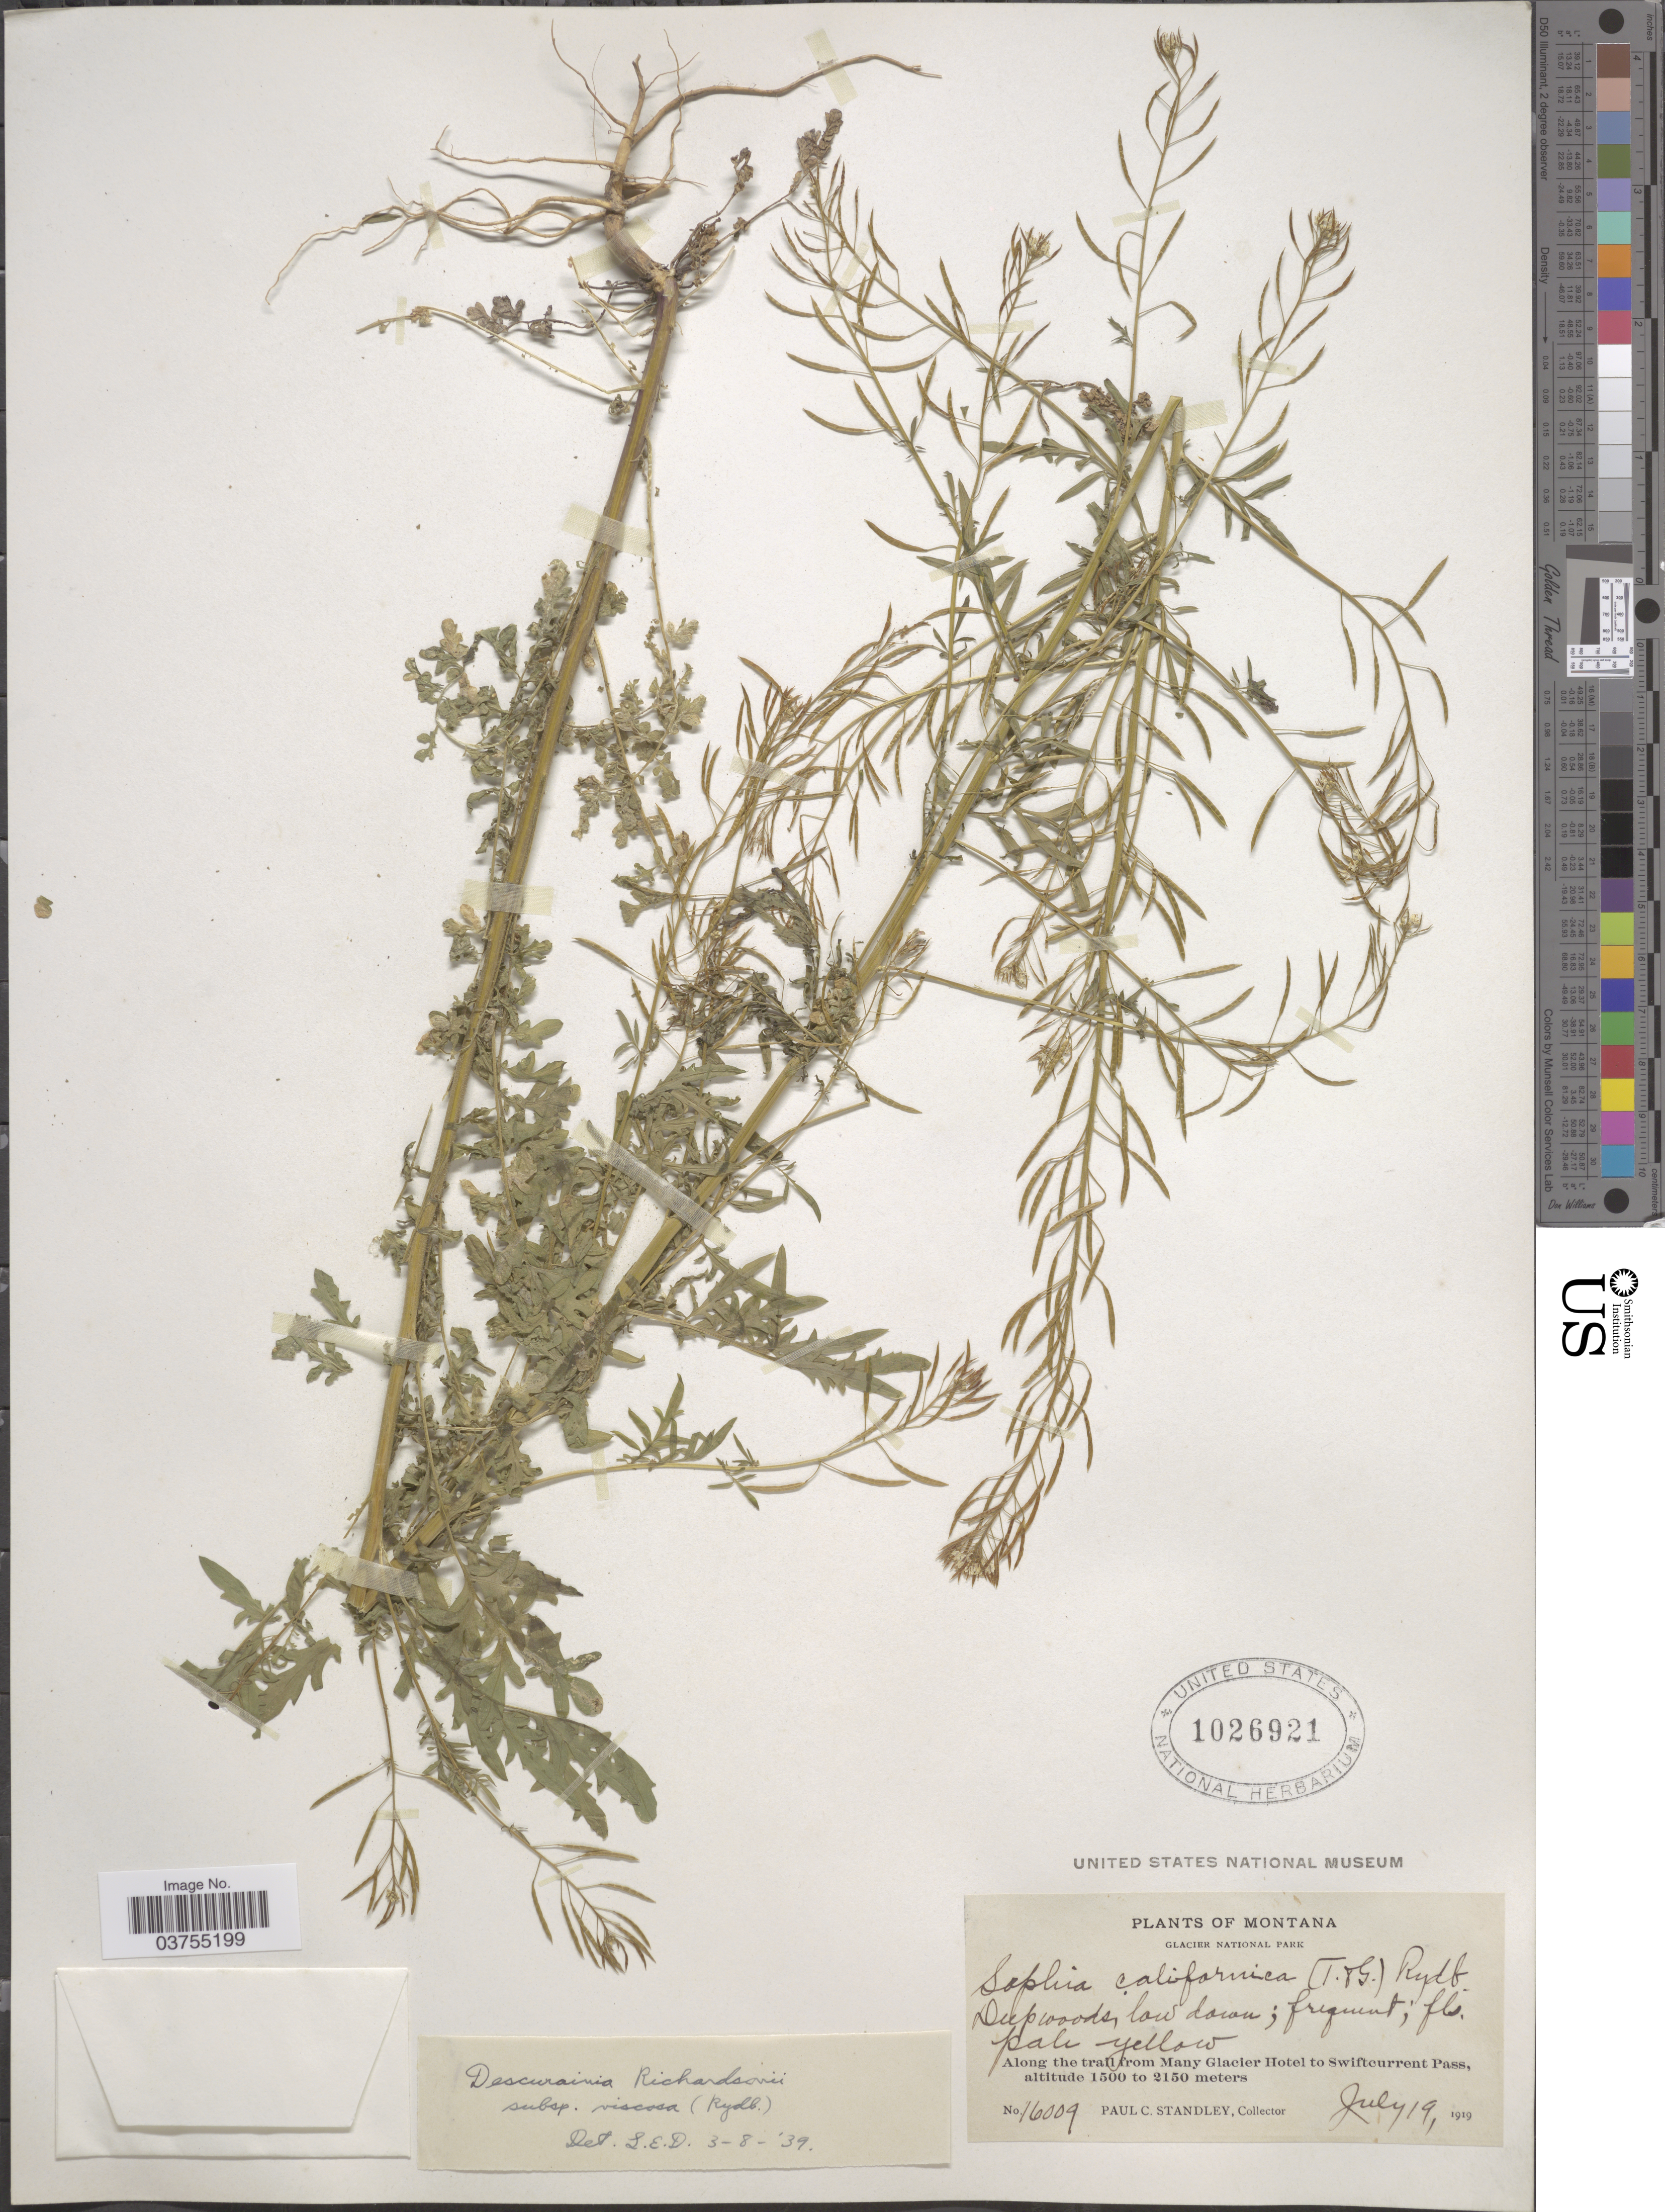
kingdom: Plantae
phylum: Tracheophyta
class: Magnoliopsida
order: Brassicales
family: Brassicaceae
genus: Descurainia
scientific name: Descurainia richardsonii subsp. viscosa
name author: (Rydb.) Detling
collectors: P. C. Standley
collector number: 16009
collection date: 1919-07-19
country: United States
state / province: Montana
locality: Glacier National Park. Along the trail from Many Glacier Hotel to Swiftcurrent Pass.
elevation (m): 1500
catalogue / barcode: US 1026921